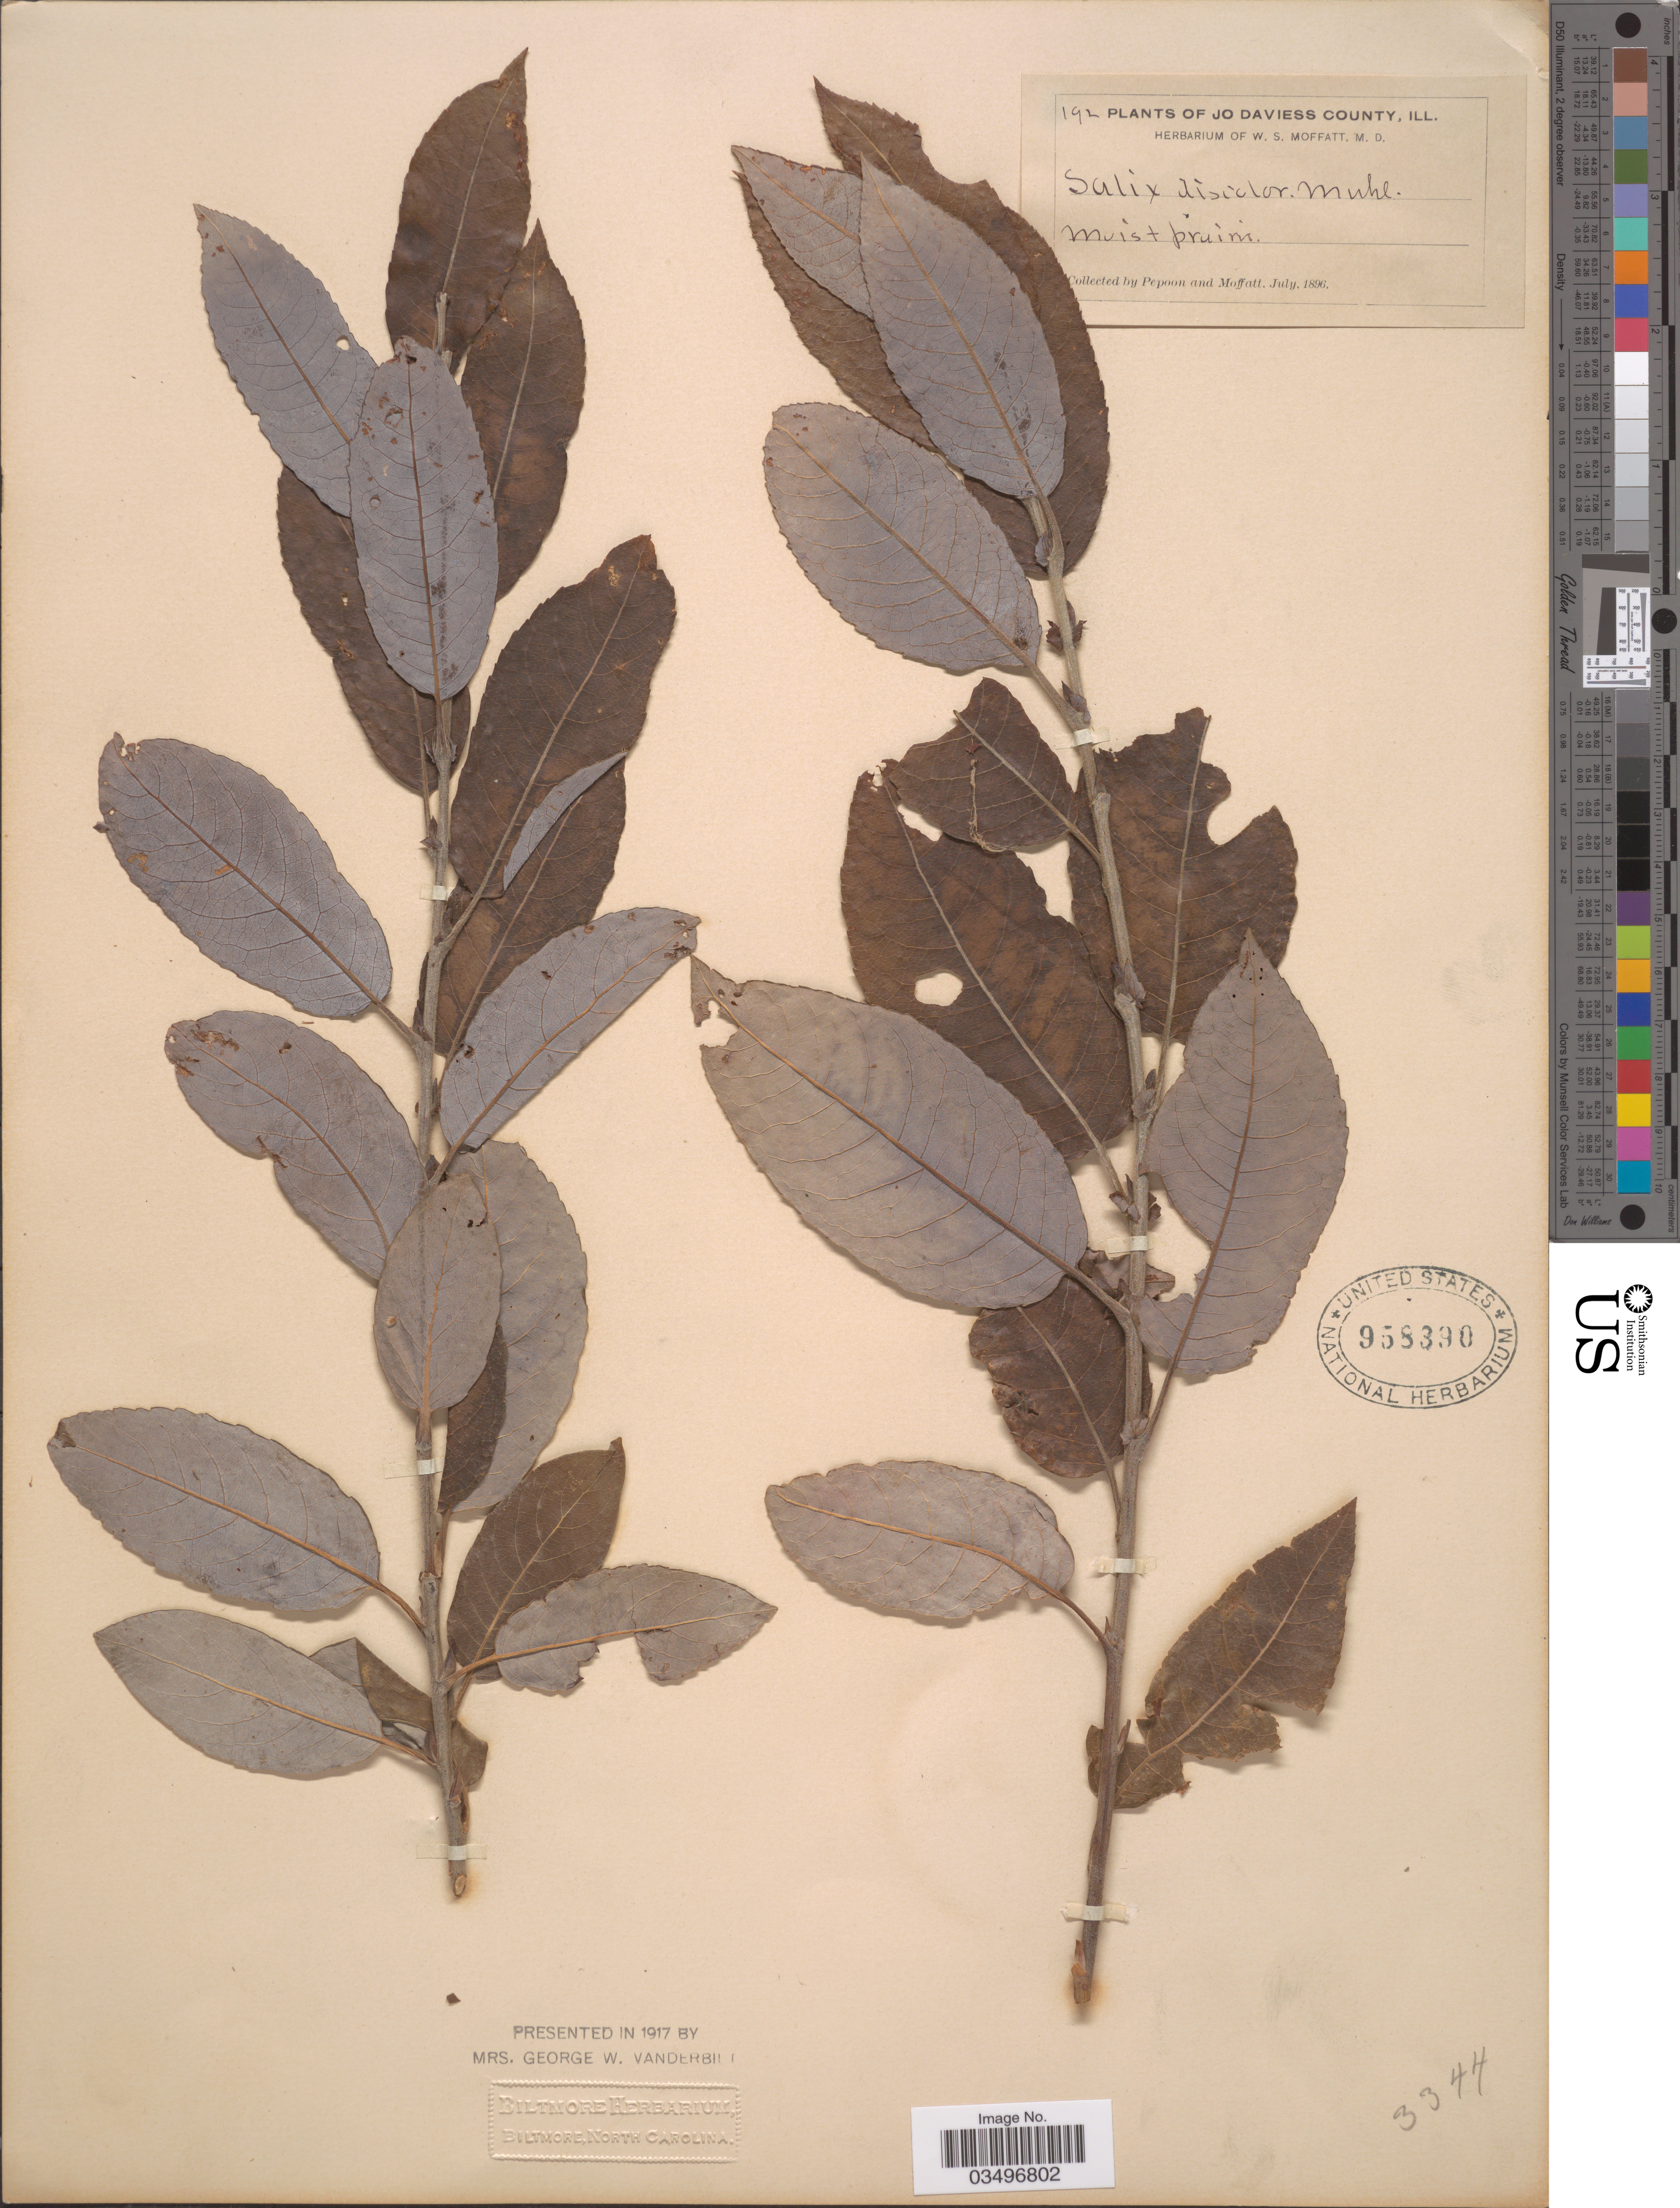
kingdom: Plantae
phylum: Tracheophyta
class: Magnoliopsida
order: Malpighiales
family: Salicaceae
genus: Salix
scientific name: Salix discolor var. latifolia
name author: Andersson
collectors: Pepoon & W. Moffatt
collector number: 192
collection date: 1896-07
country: United States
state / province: Illinois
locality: Jo Daviess County.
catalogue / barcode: US 958390